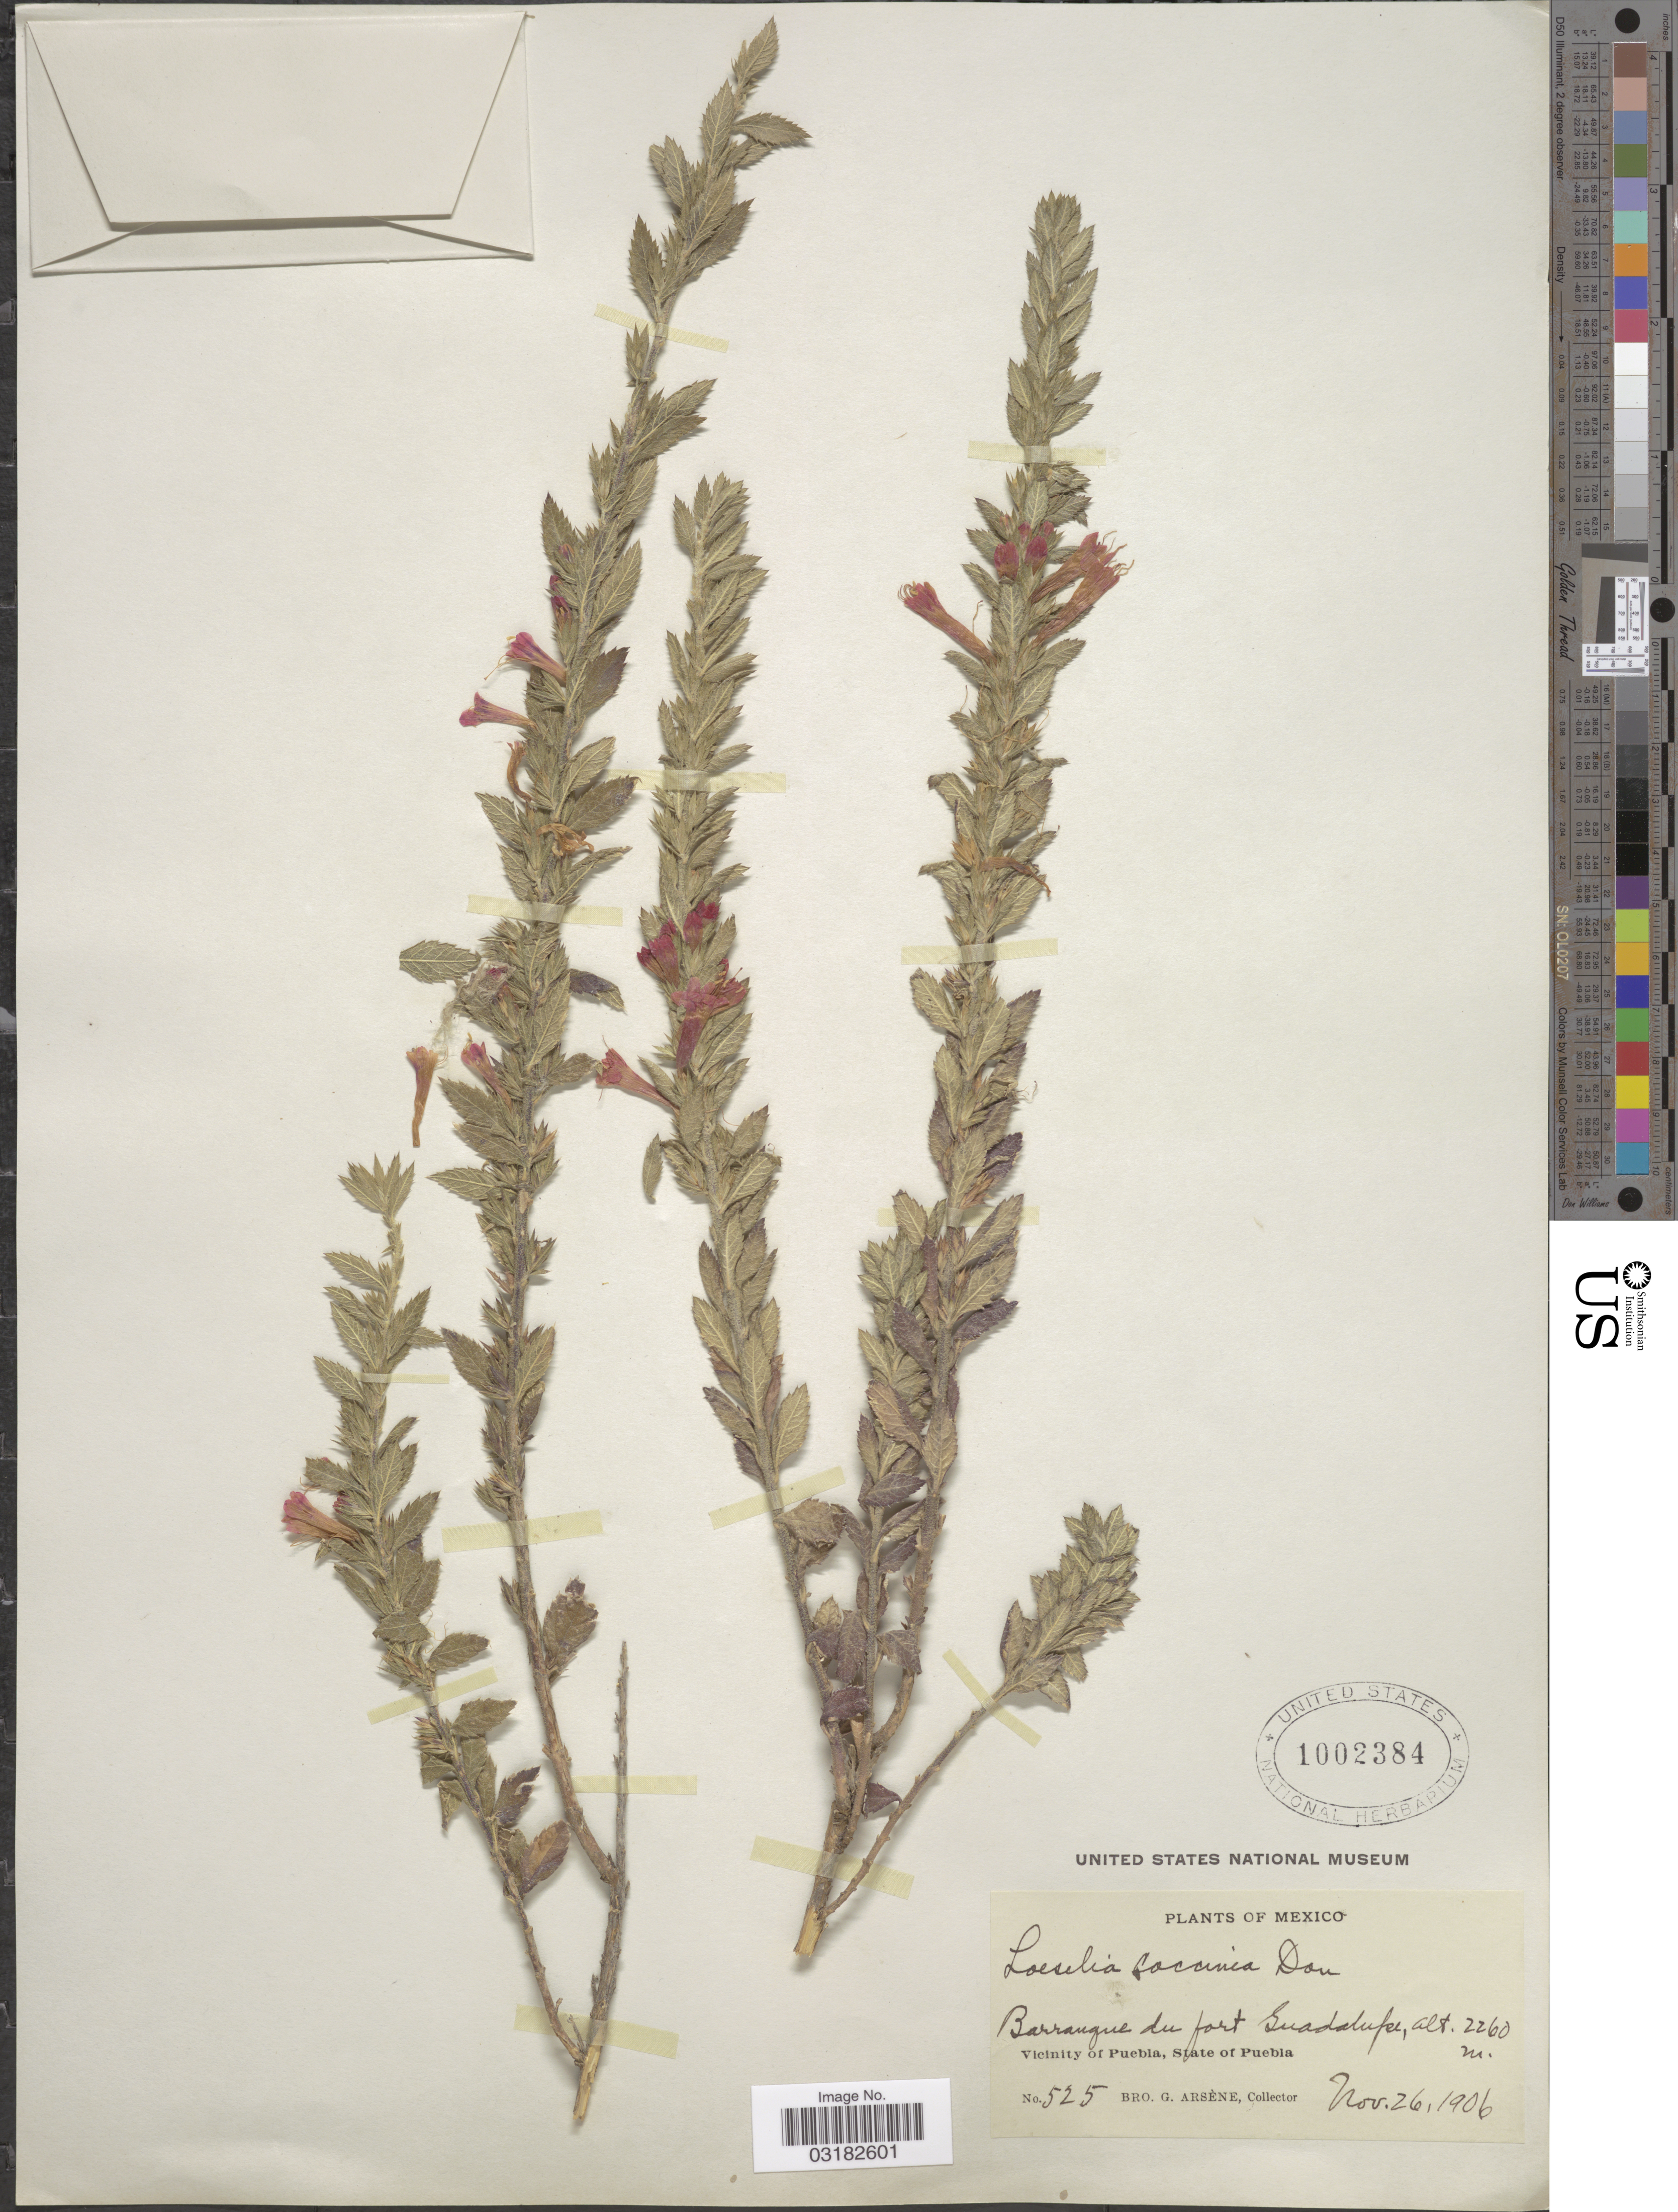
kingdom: Plantae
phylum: Tracheophyta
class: Magnoliopsida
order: Ericales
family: Polemoniaceae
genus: Loeselia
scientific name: Loeselia mexicana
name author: (Lam.) Brand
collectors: Bro. G. Arsène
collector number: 525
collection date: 1906-11-26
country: Mexico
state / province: Puebla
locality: Barranque du fort Guadalupe. Vicinity of Puebla.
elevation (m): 2260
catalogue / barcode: US 1002384